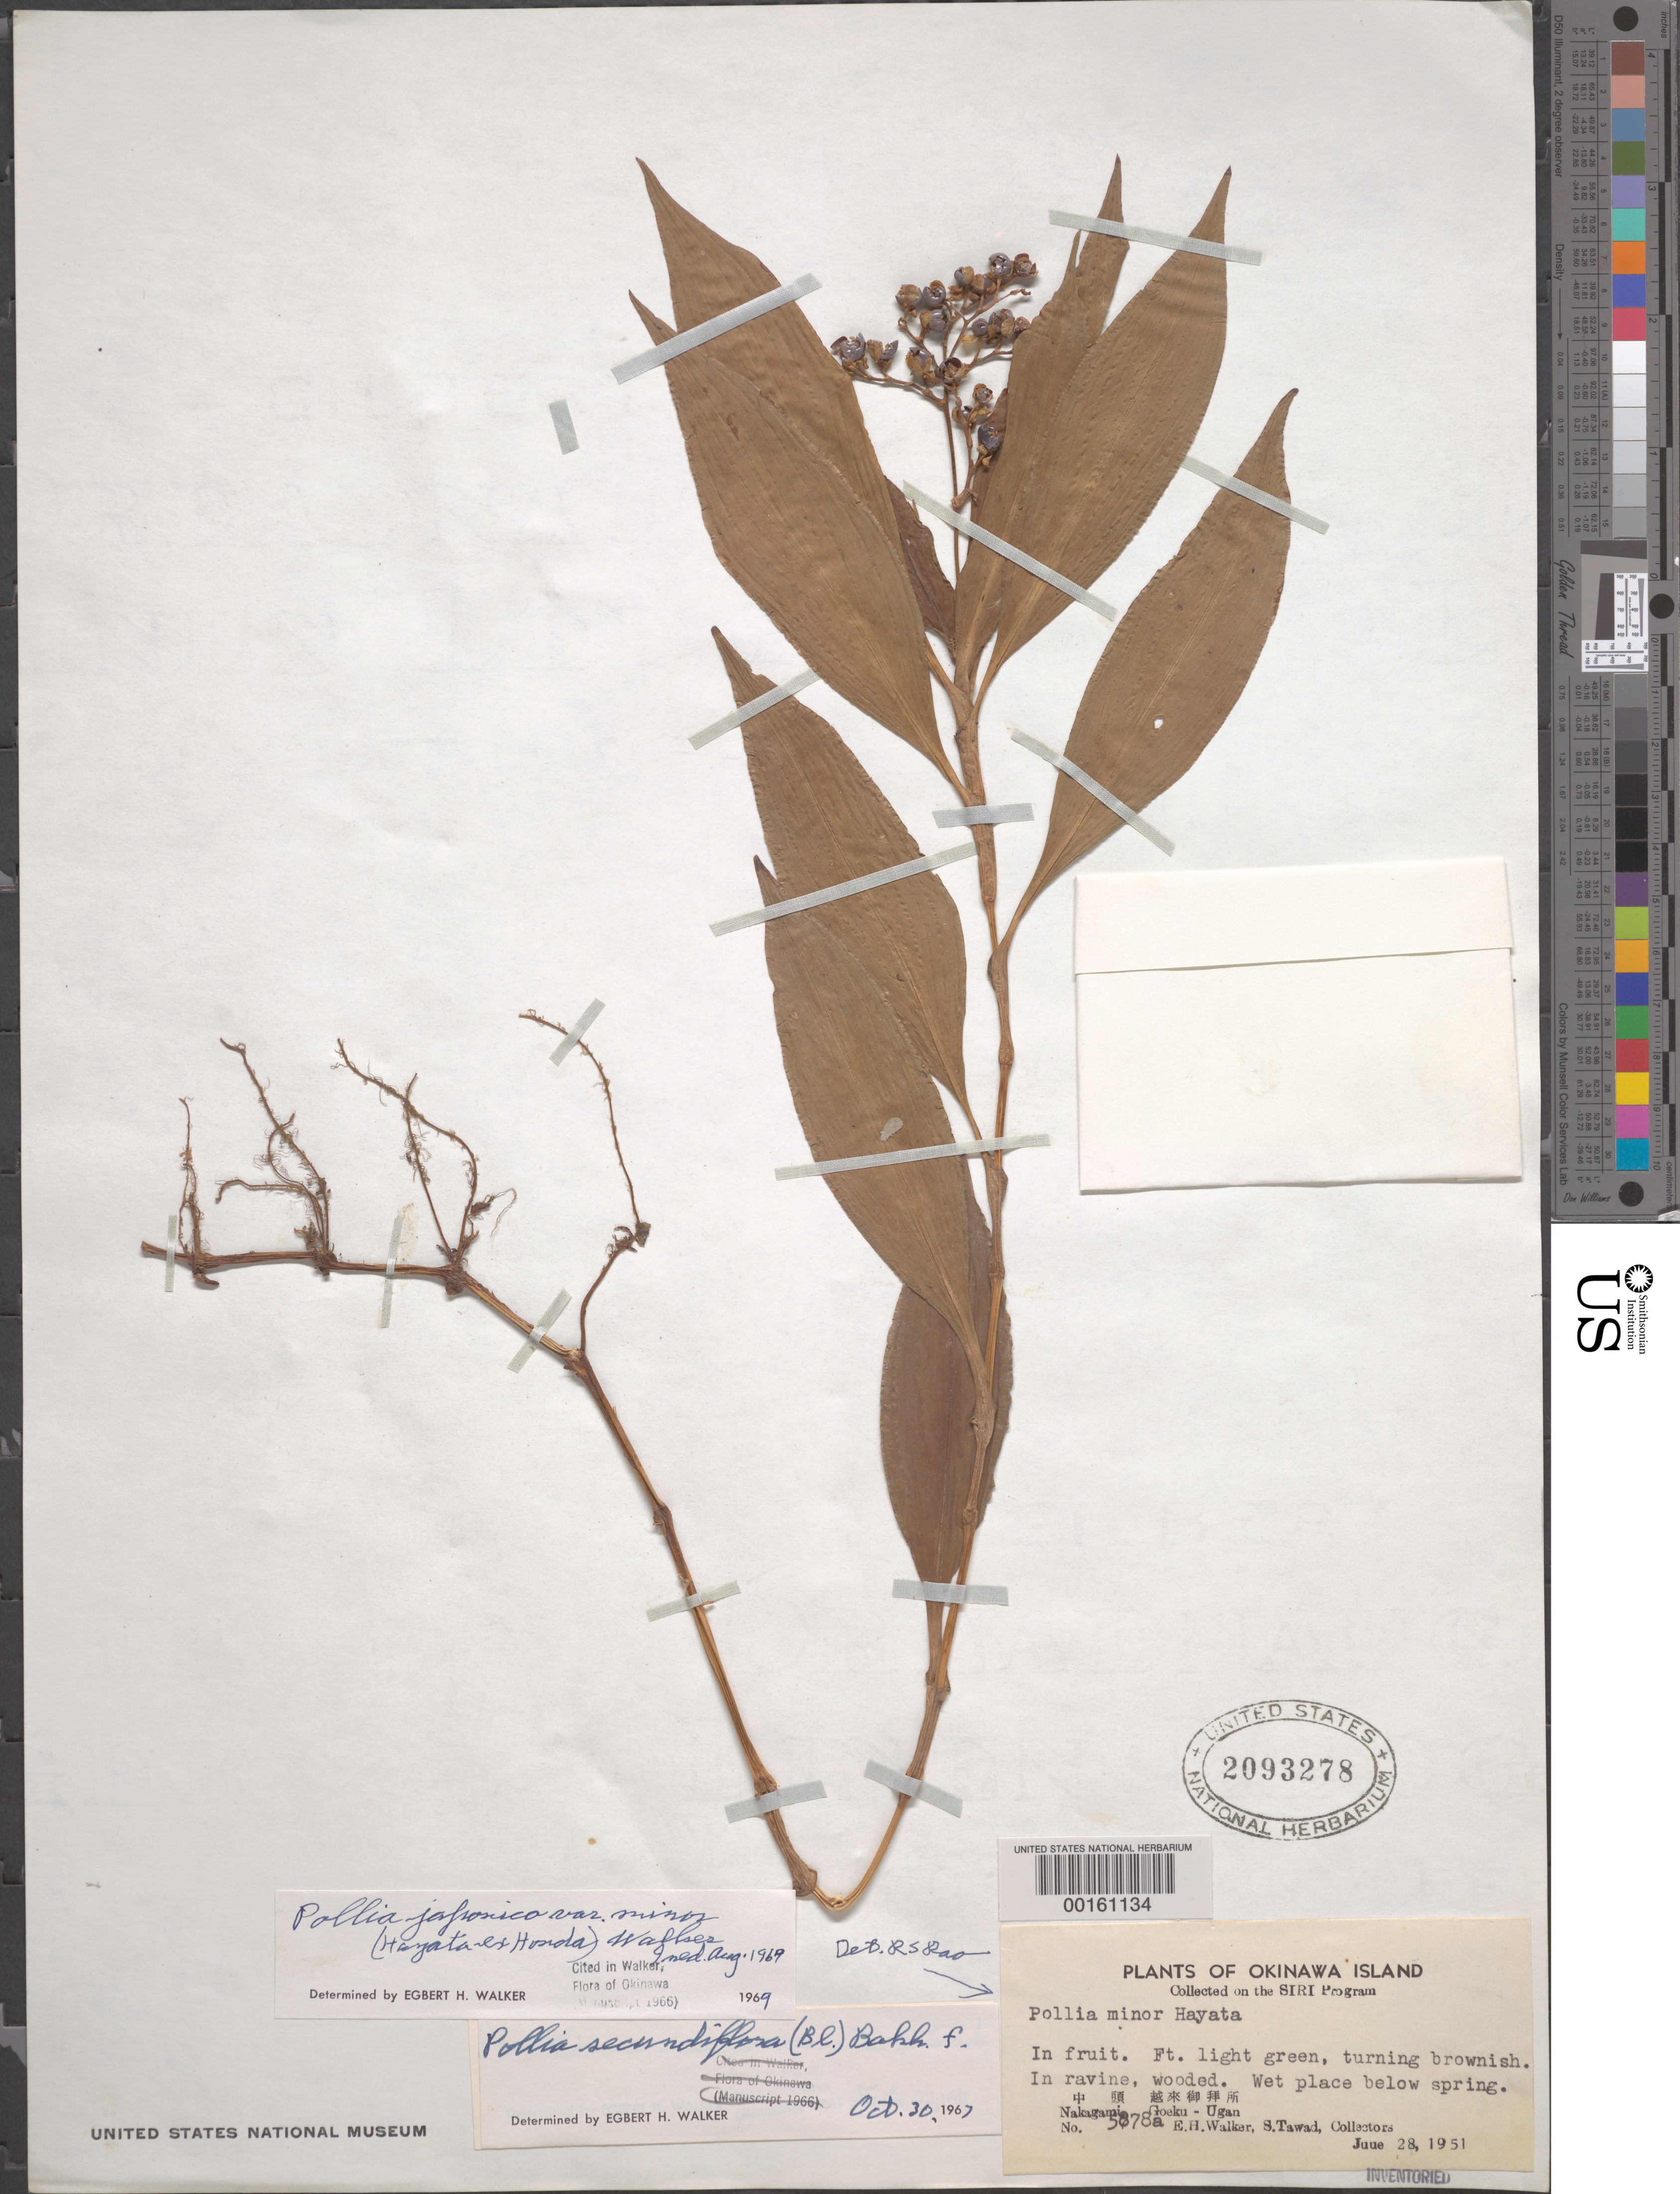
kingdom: Plantae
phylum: Tracheophyta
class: Liliopsida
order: Commelinales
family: Commelinaceae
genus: Pollia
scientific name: Pollia minor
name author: Honda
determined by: Rao, R. S.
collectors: E. H. Walker & S. Tawada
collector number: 5878a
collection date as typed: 28 Jun 1951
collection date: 1951-06-28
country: Japan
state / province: Okinawa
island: Ryukyu Is.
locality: Nagagami, goeku-ugan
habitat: In ravine, wooded. wet place below spring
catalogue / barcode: US 2093278